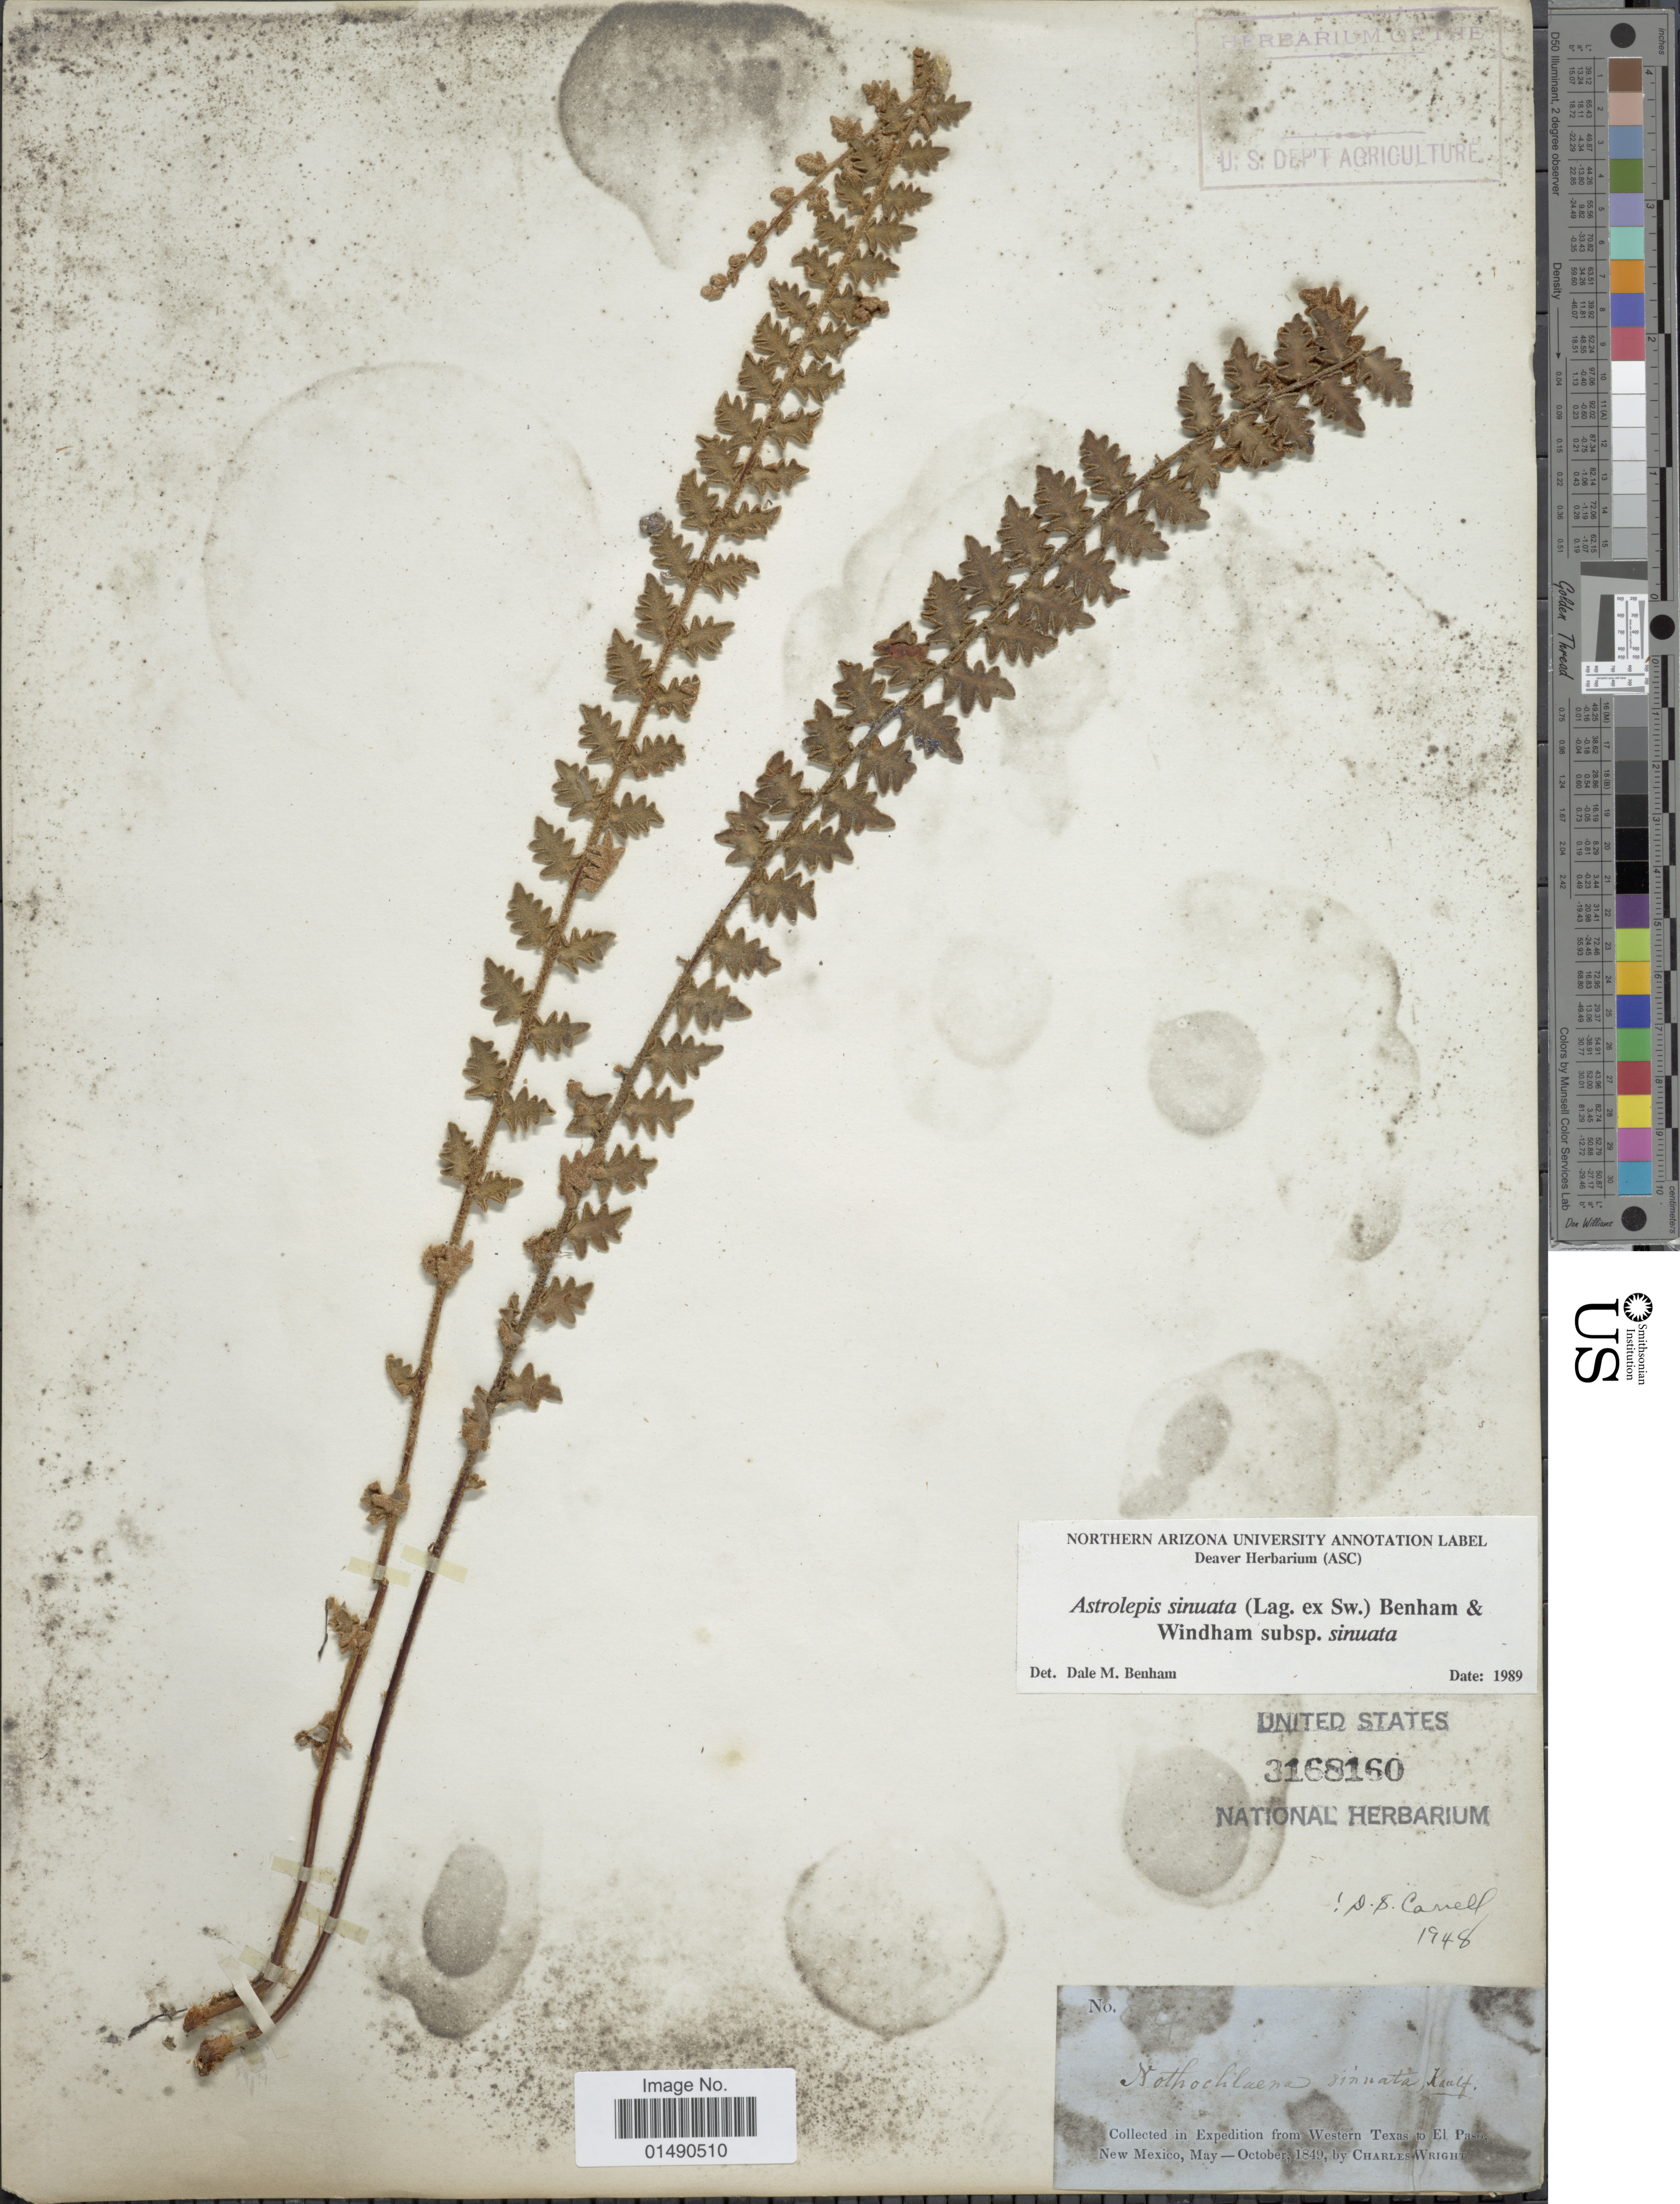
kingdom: Plantae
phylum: Tracheophyta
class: Polypodiopsida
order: Polypodiales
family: Pteridaceae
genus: Astrolepis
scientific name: Astrolepis sinuata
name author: (Lag. ex Sw.) D.M. Benham & Windham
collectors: C. Wright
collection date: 1849-05/1849-10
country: United States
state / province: New Mexico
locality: Expedition from Western Texas to El Paso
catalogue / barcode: US 3168160